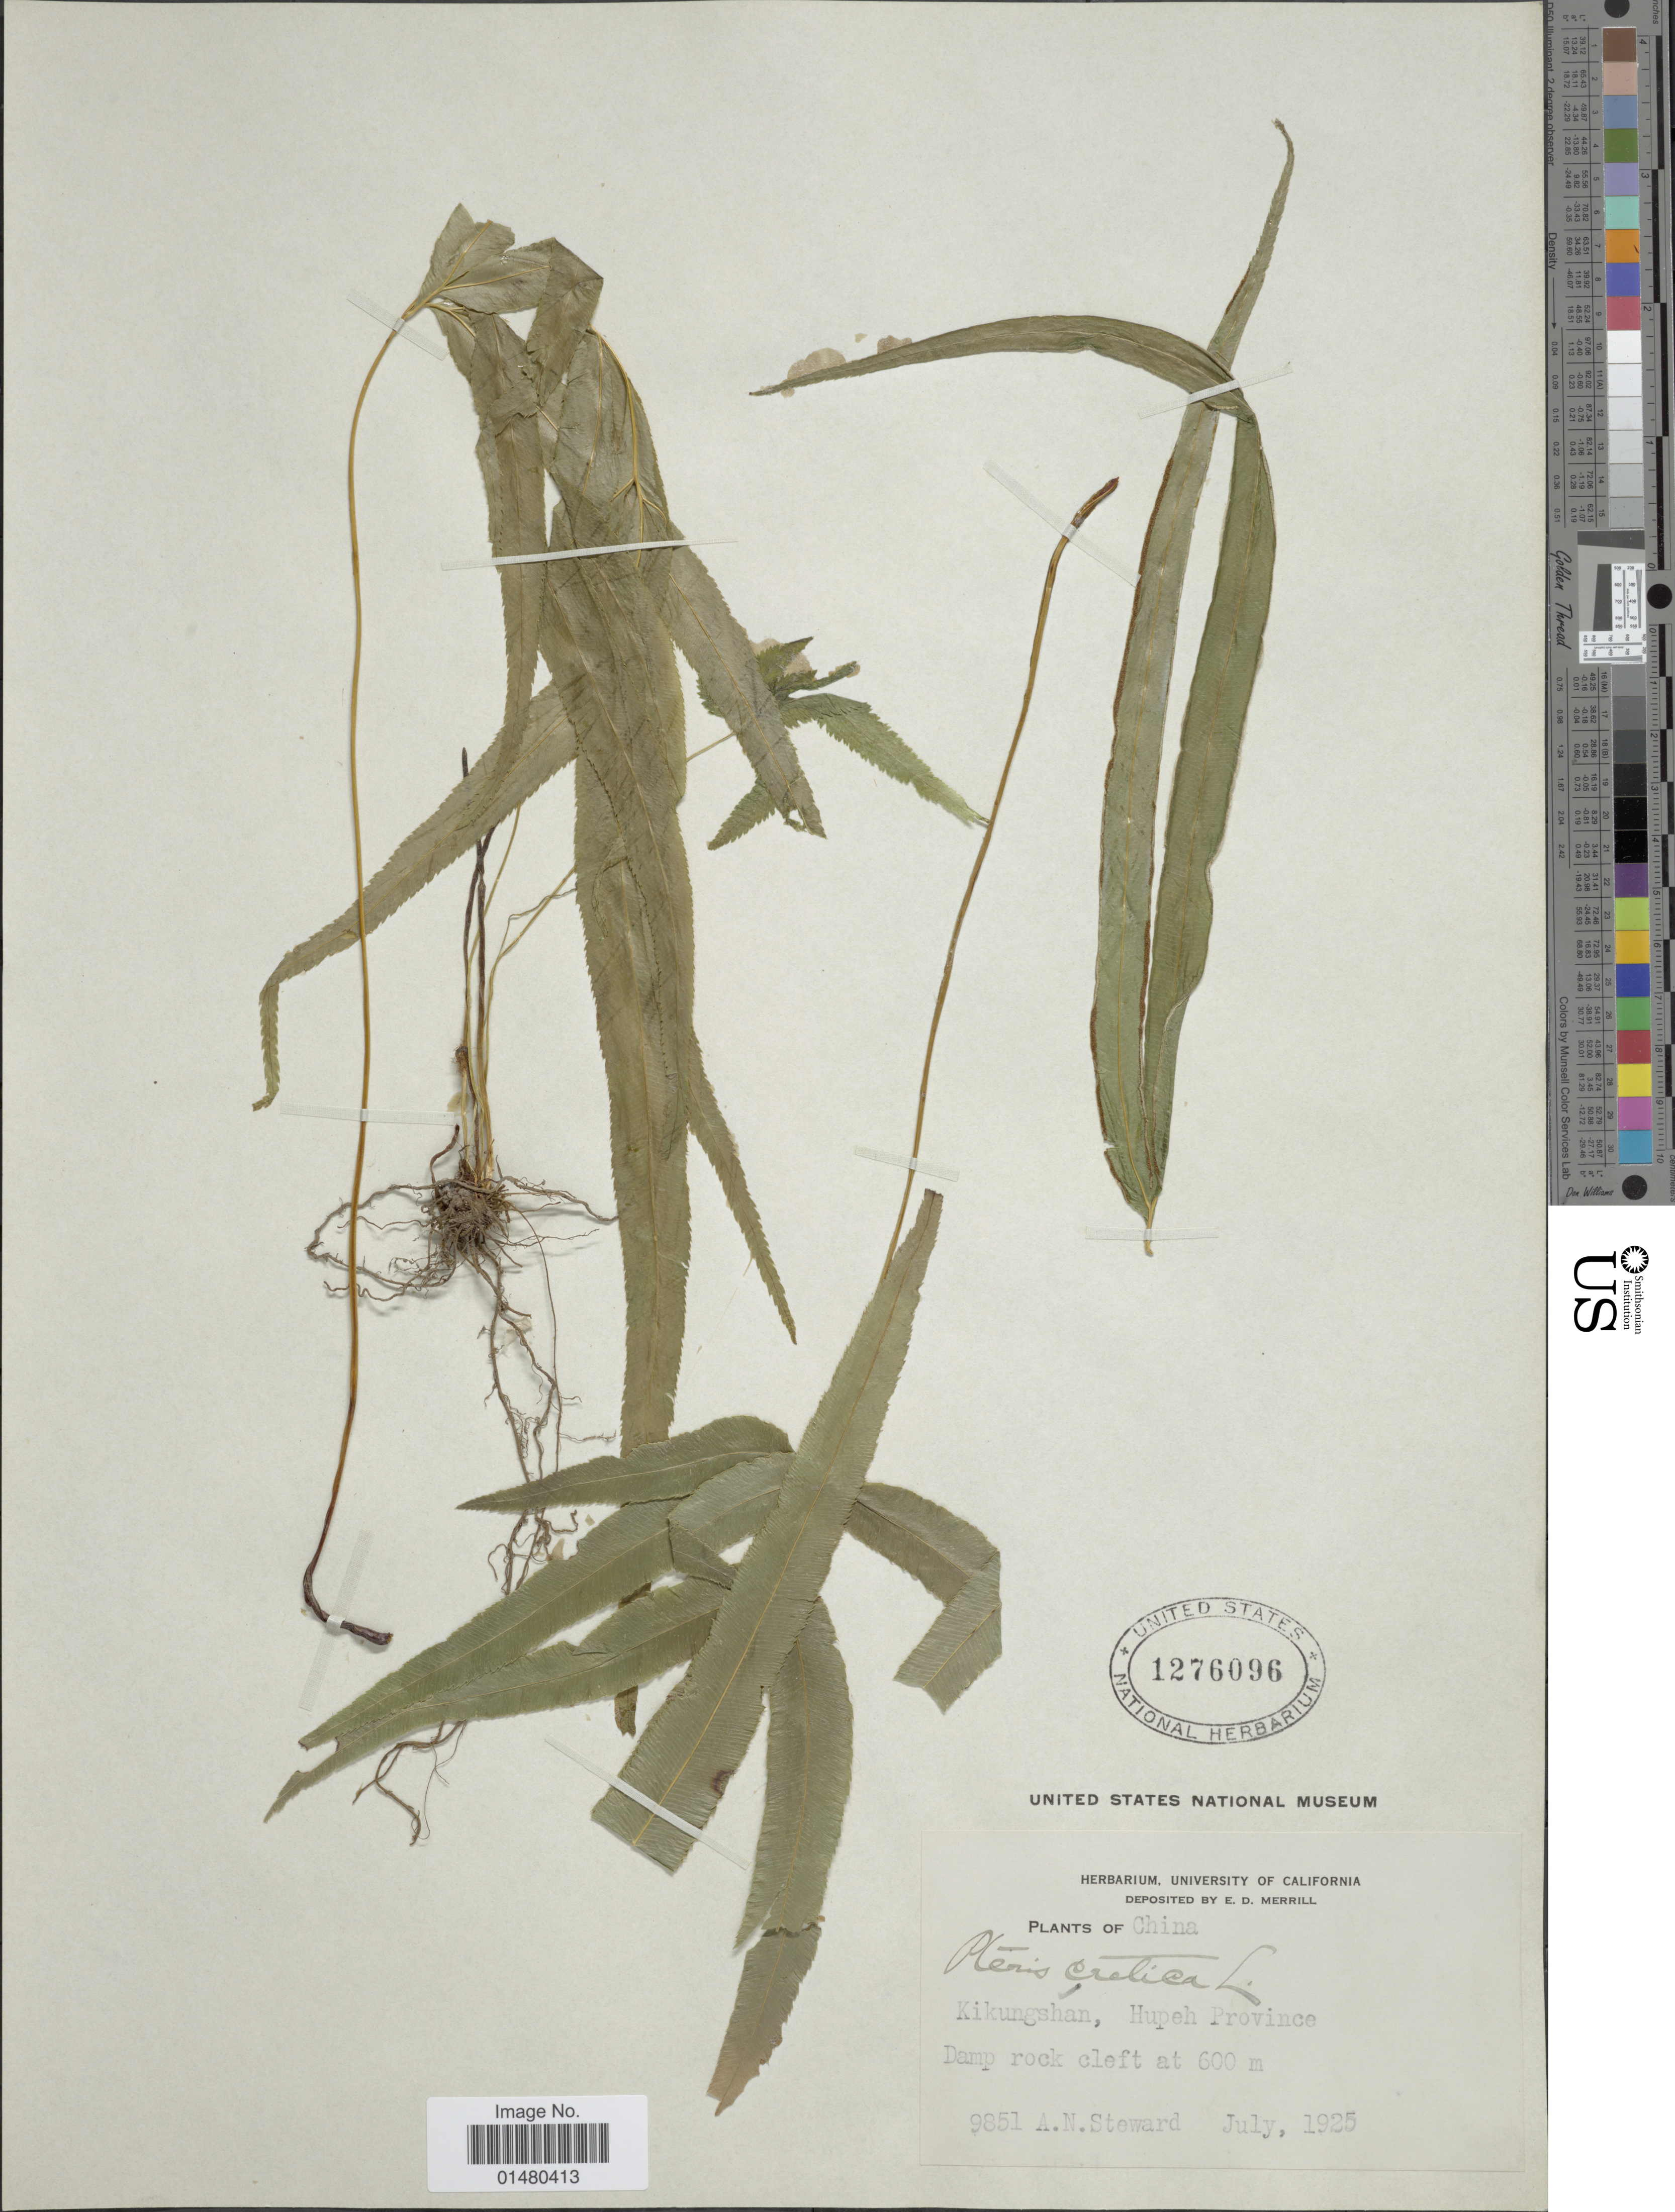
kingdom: Plantae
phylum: Tracheophyta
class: Polypodiopsida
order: Polypodiales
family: Pteridaceae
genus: Pteris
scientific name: Pteris cretica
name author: L.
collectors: A. N. Steward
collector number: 9851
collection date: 1925-07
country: China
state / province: Hubei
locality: Kikungshan, Hupeh Province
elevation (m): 600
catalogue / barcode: US 1276096